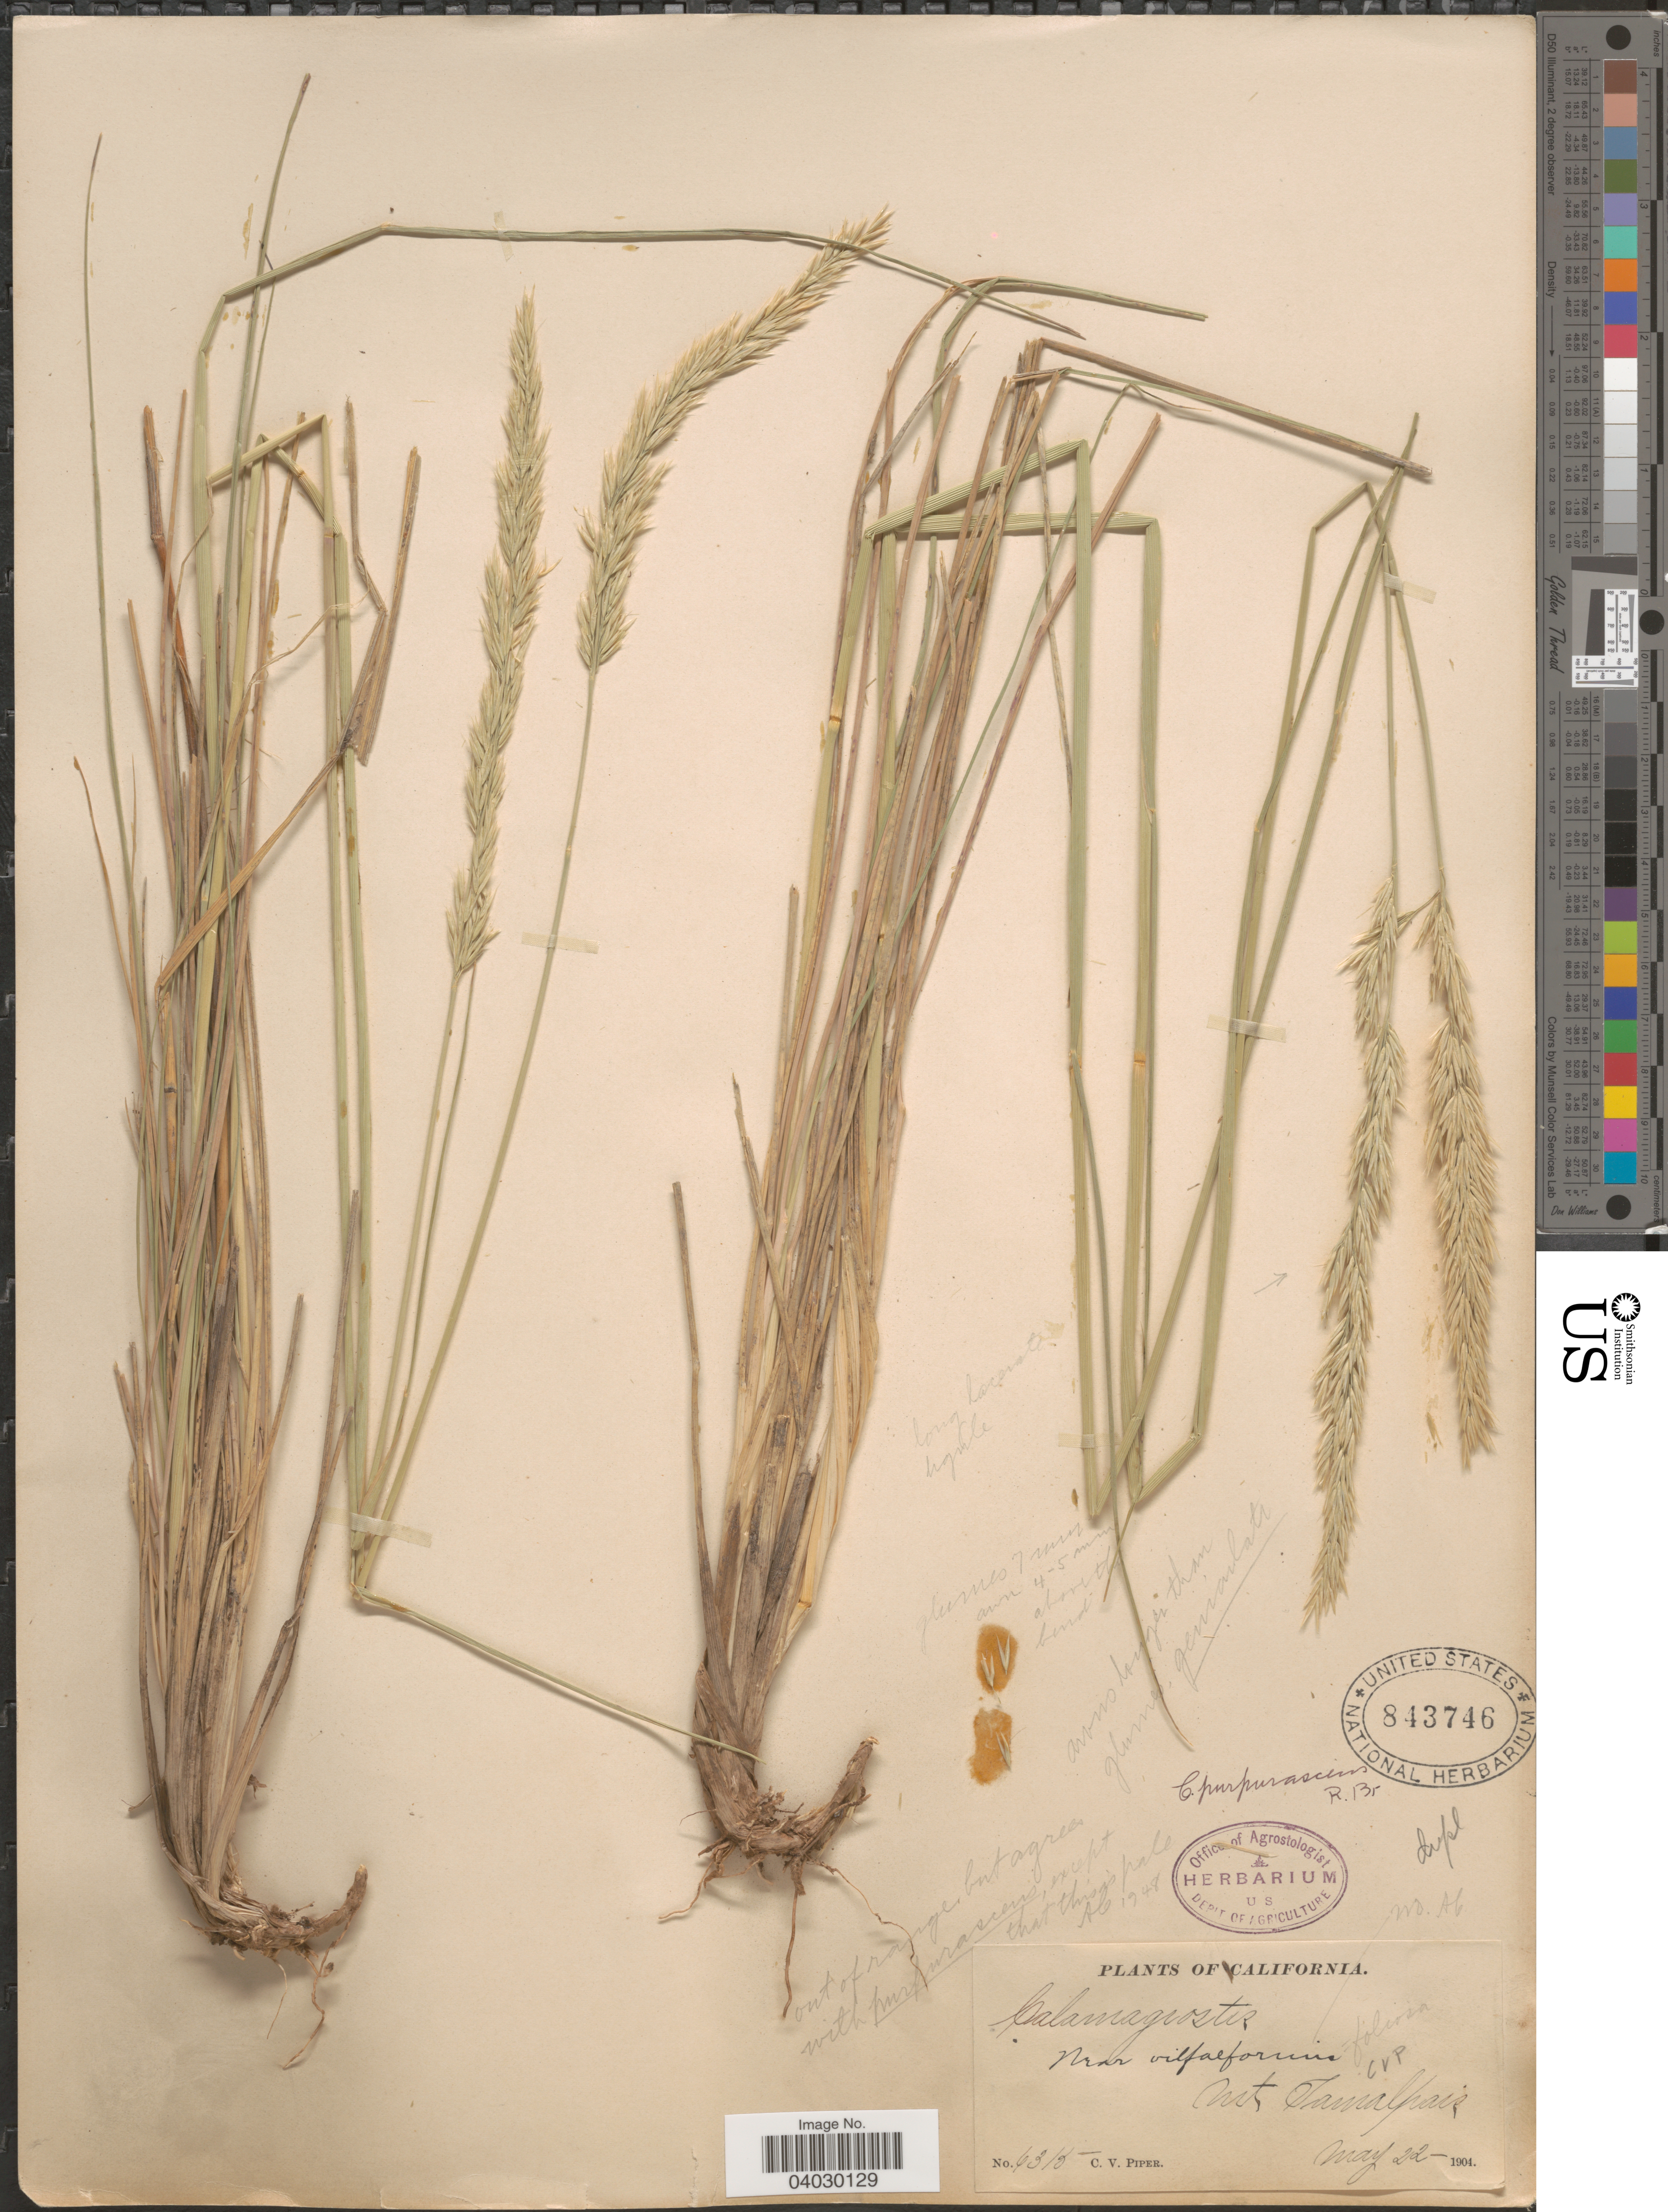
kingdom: Plantae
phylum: Tracheophyta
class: Liliopsida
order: Poales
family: Poaceae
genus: Calamagrostis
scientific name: Calamagrostis ophitidis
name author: (J.T. Howell) Nygren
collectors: C. V. Piper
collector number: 6313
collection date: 1904-05-22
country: United States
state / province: California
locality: Mt Tamalpais.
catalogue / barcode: US 843746